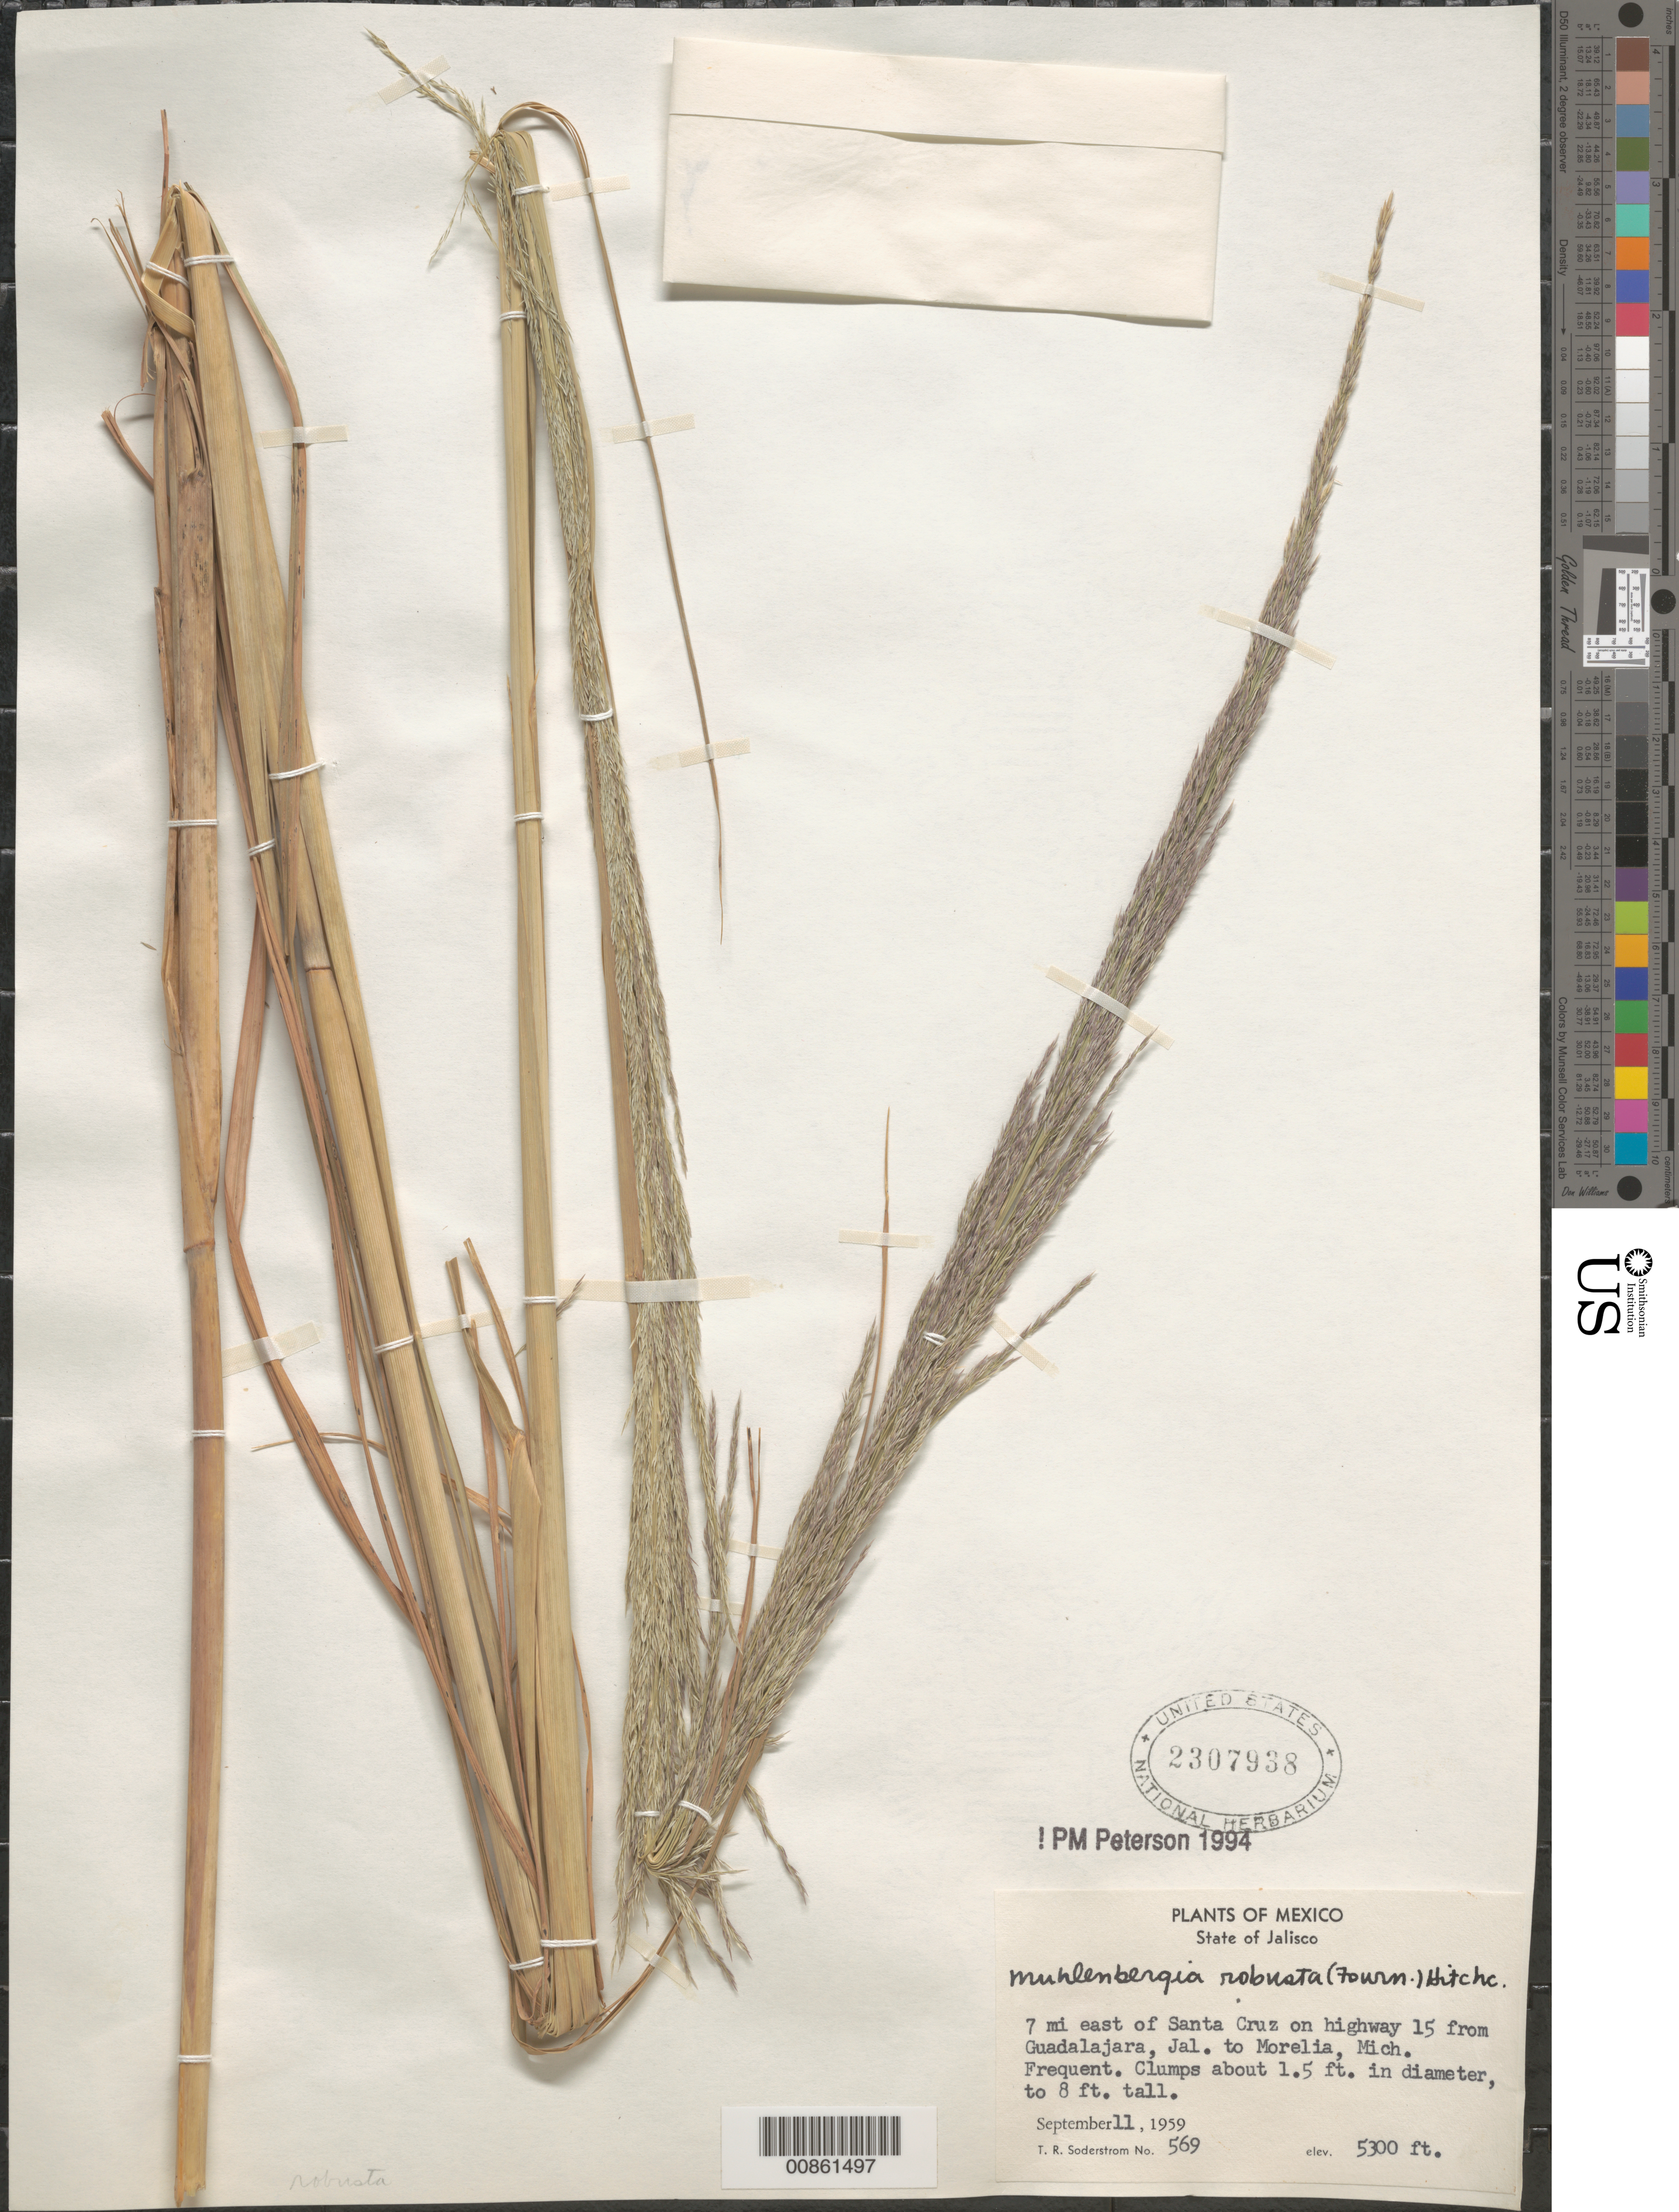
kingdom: Plantae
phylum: Tracheophyta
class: Liliopsida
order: Poales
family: Poaceae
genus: Muhlenbergia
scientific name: Muhlenbergia robusta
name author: (E. Fourn.) Hitchc.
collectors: T. R. Soderstrom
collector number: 569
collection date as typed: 11 Sep 1959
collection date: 1959-09-11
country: Mexico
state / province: Jalisco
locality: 7 mi E of Santa Cruz on Hwy 15 to Guadalajara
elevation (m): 1615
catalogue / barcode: US 2307938